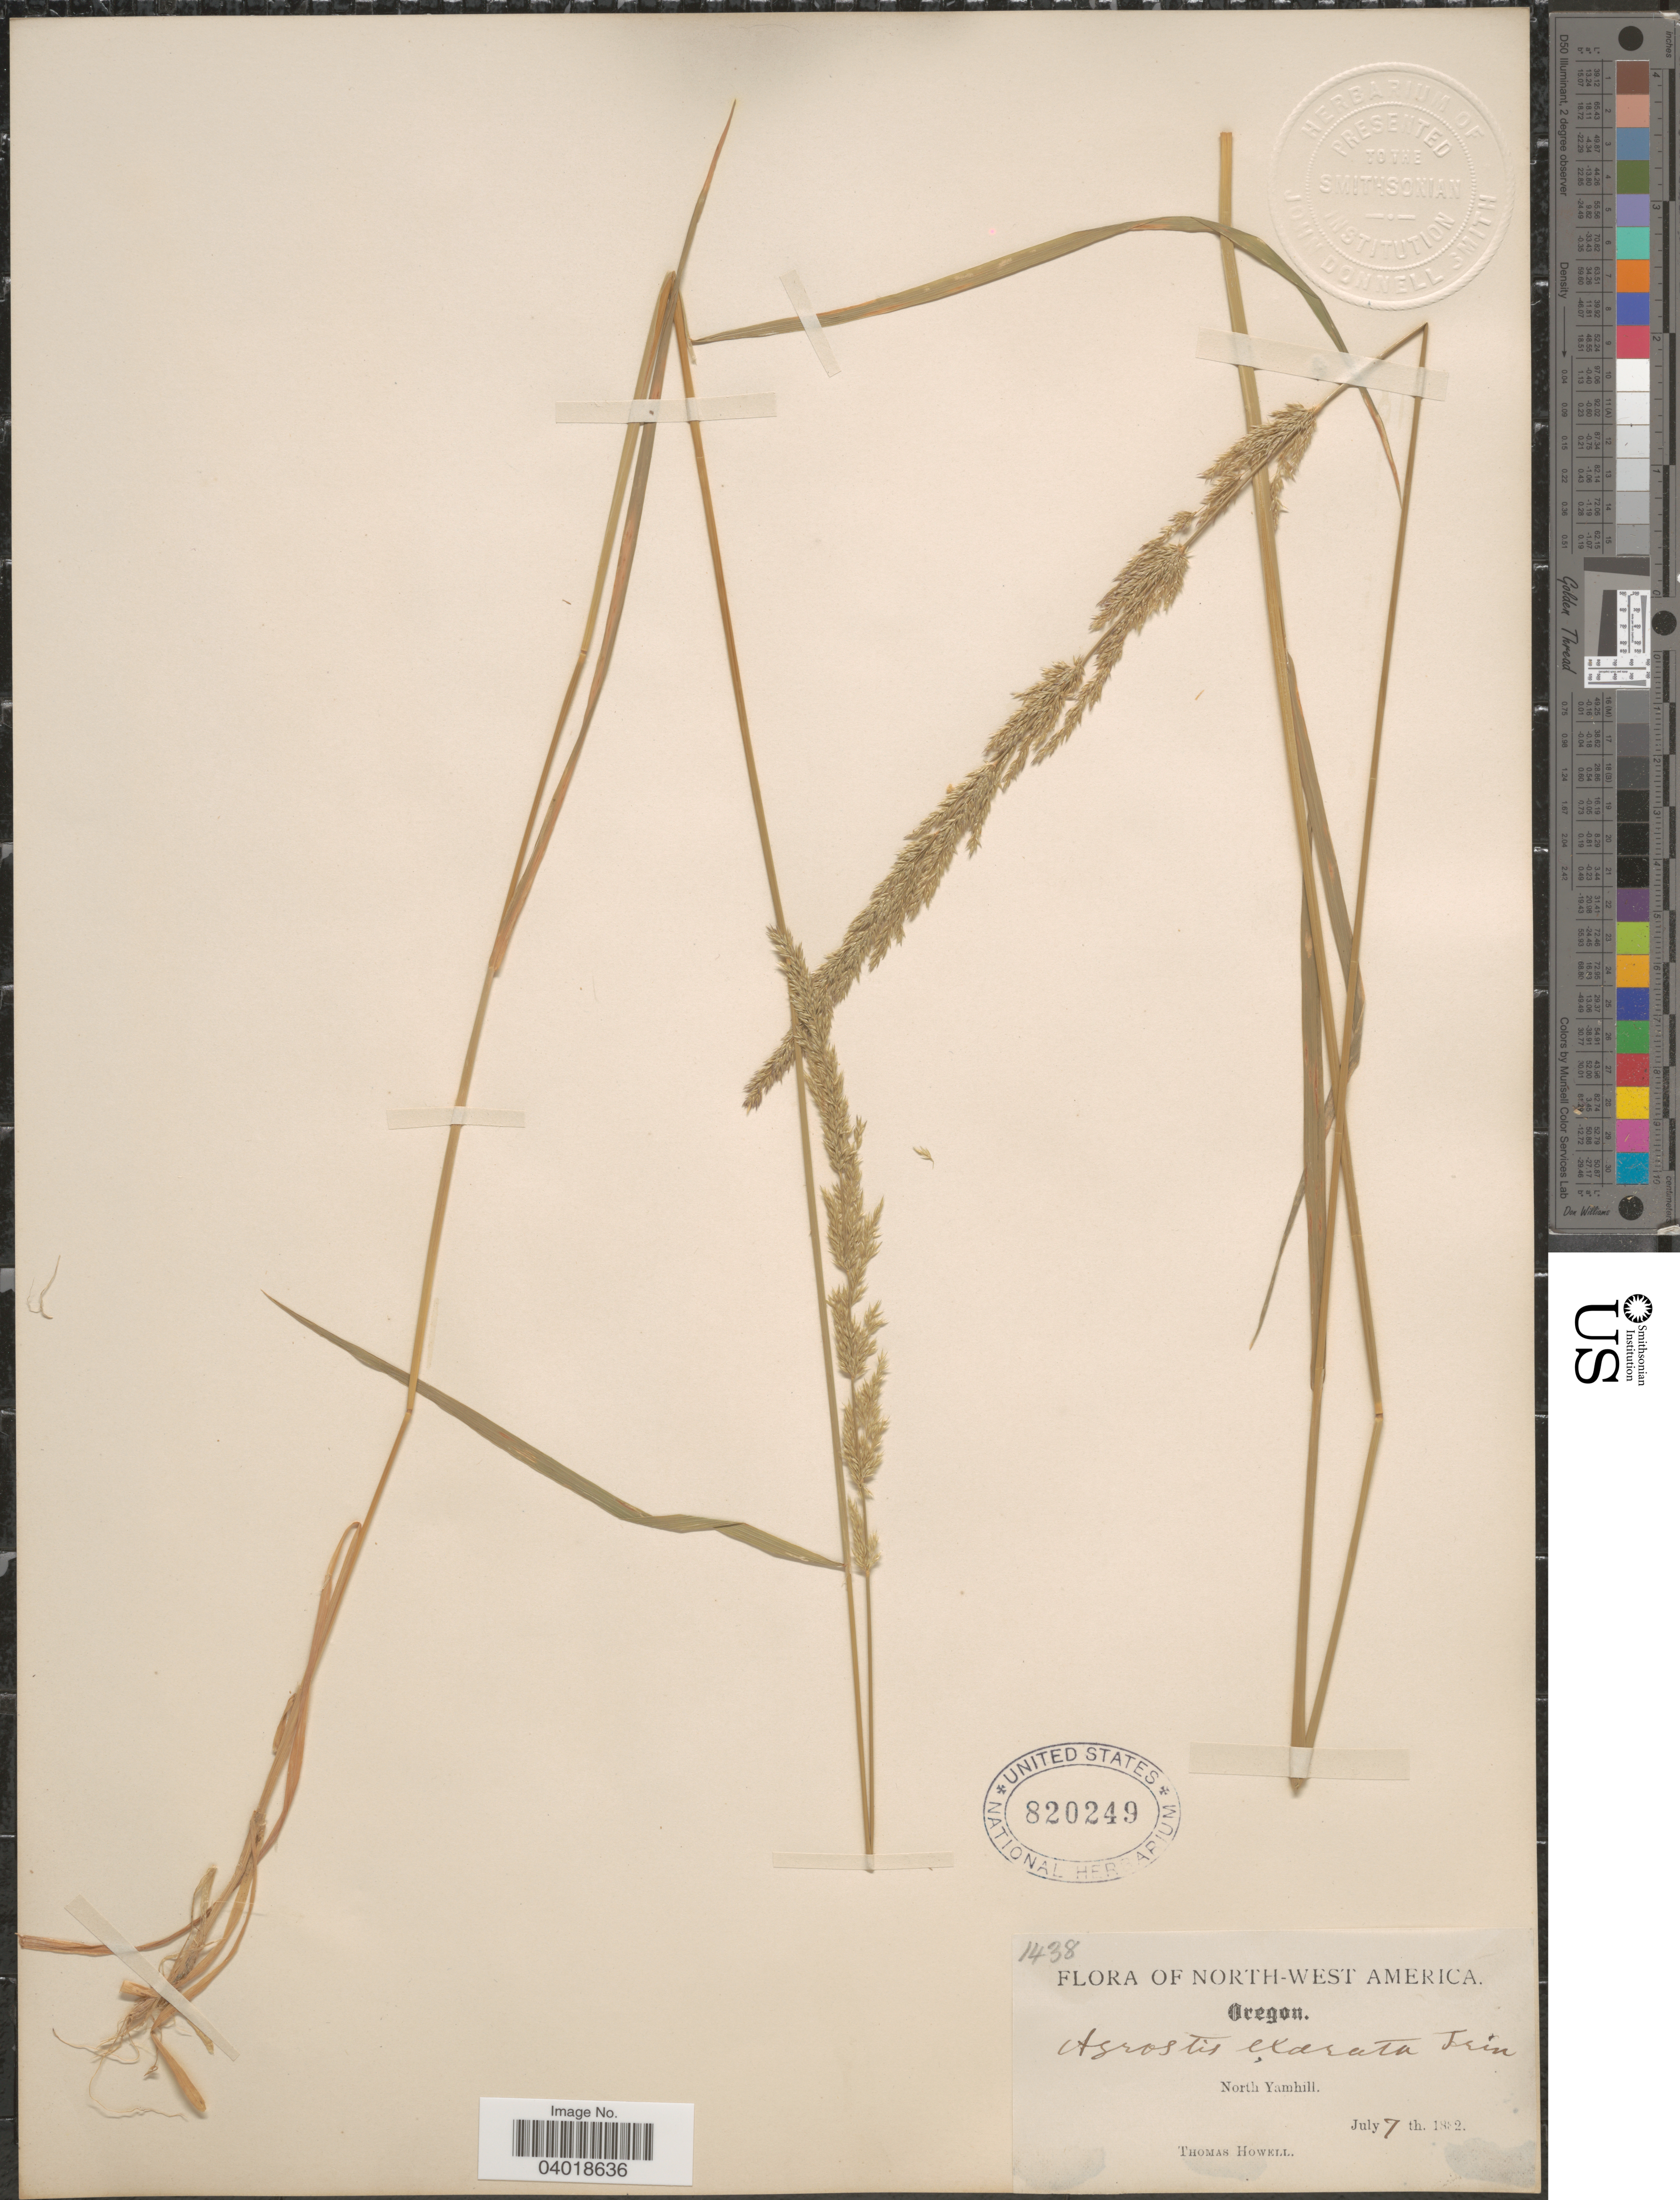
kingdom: Plantae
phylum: Tracheophyta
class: Liliopsida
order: Poales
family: Poaceae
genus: Agrostis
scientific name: Agrostis exarata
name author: Trin.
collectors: T. Howell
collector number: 1438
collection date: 1882-07-07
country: United States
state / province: Oregon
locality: North Yamhill.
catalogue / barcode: US 820249